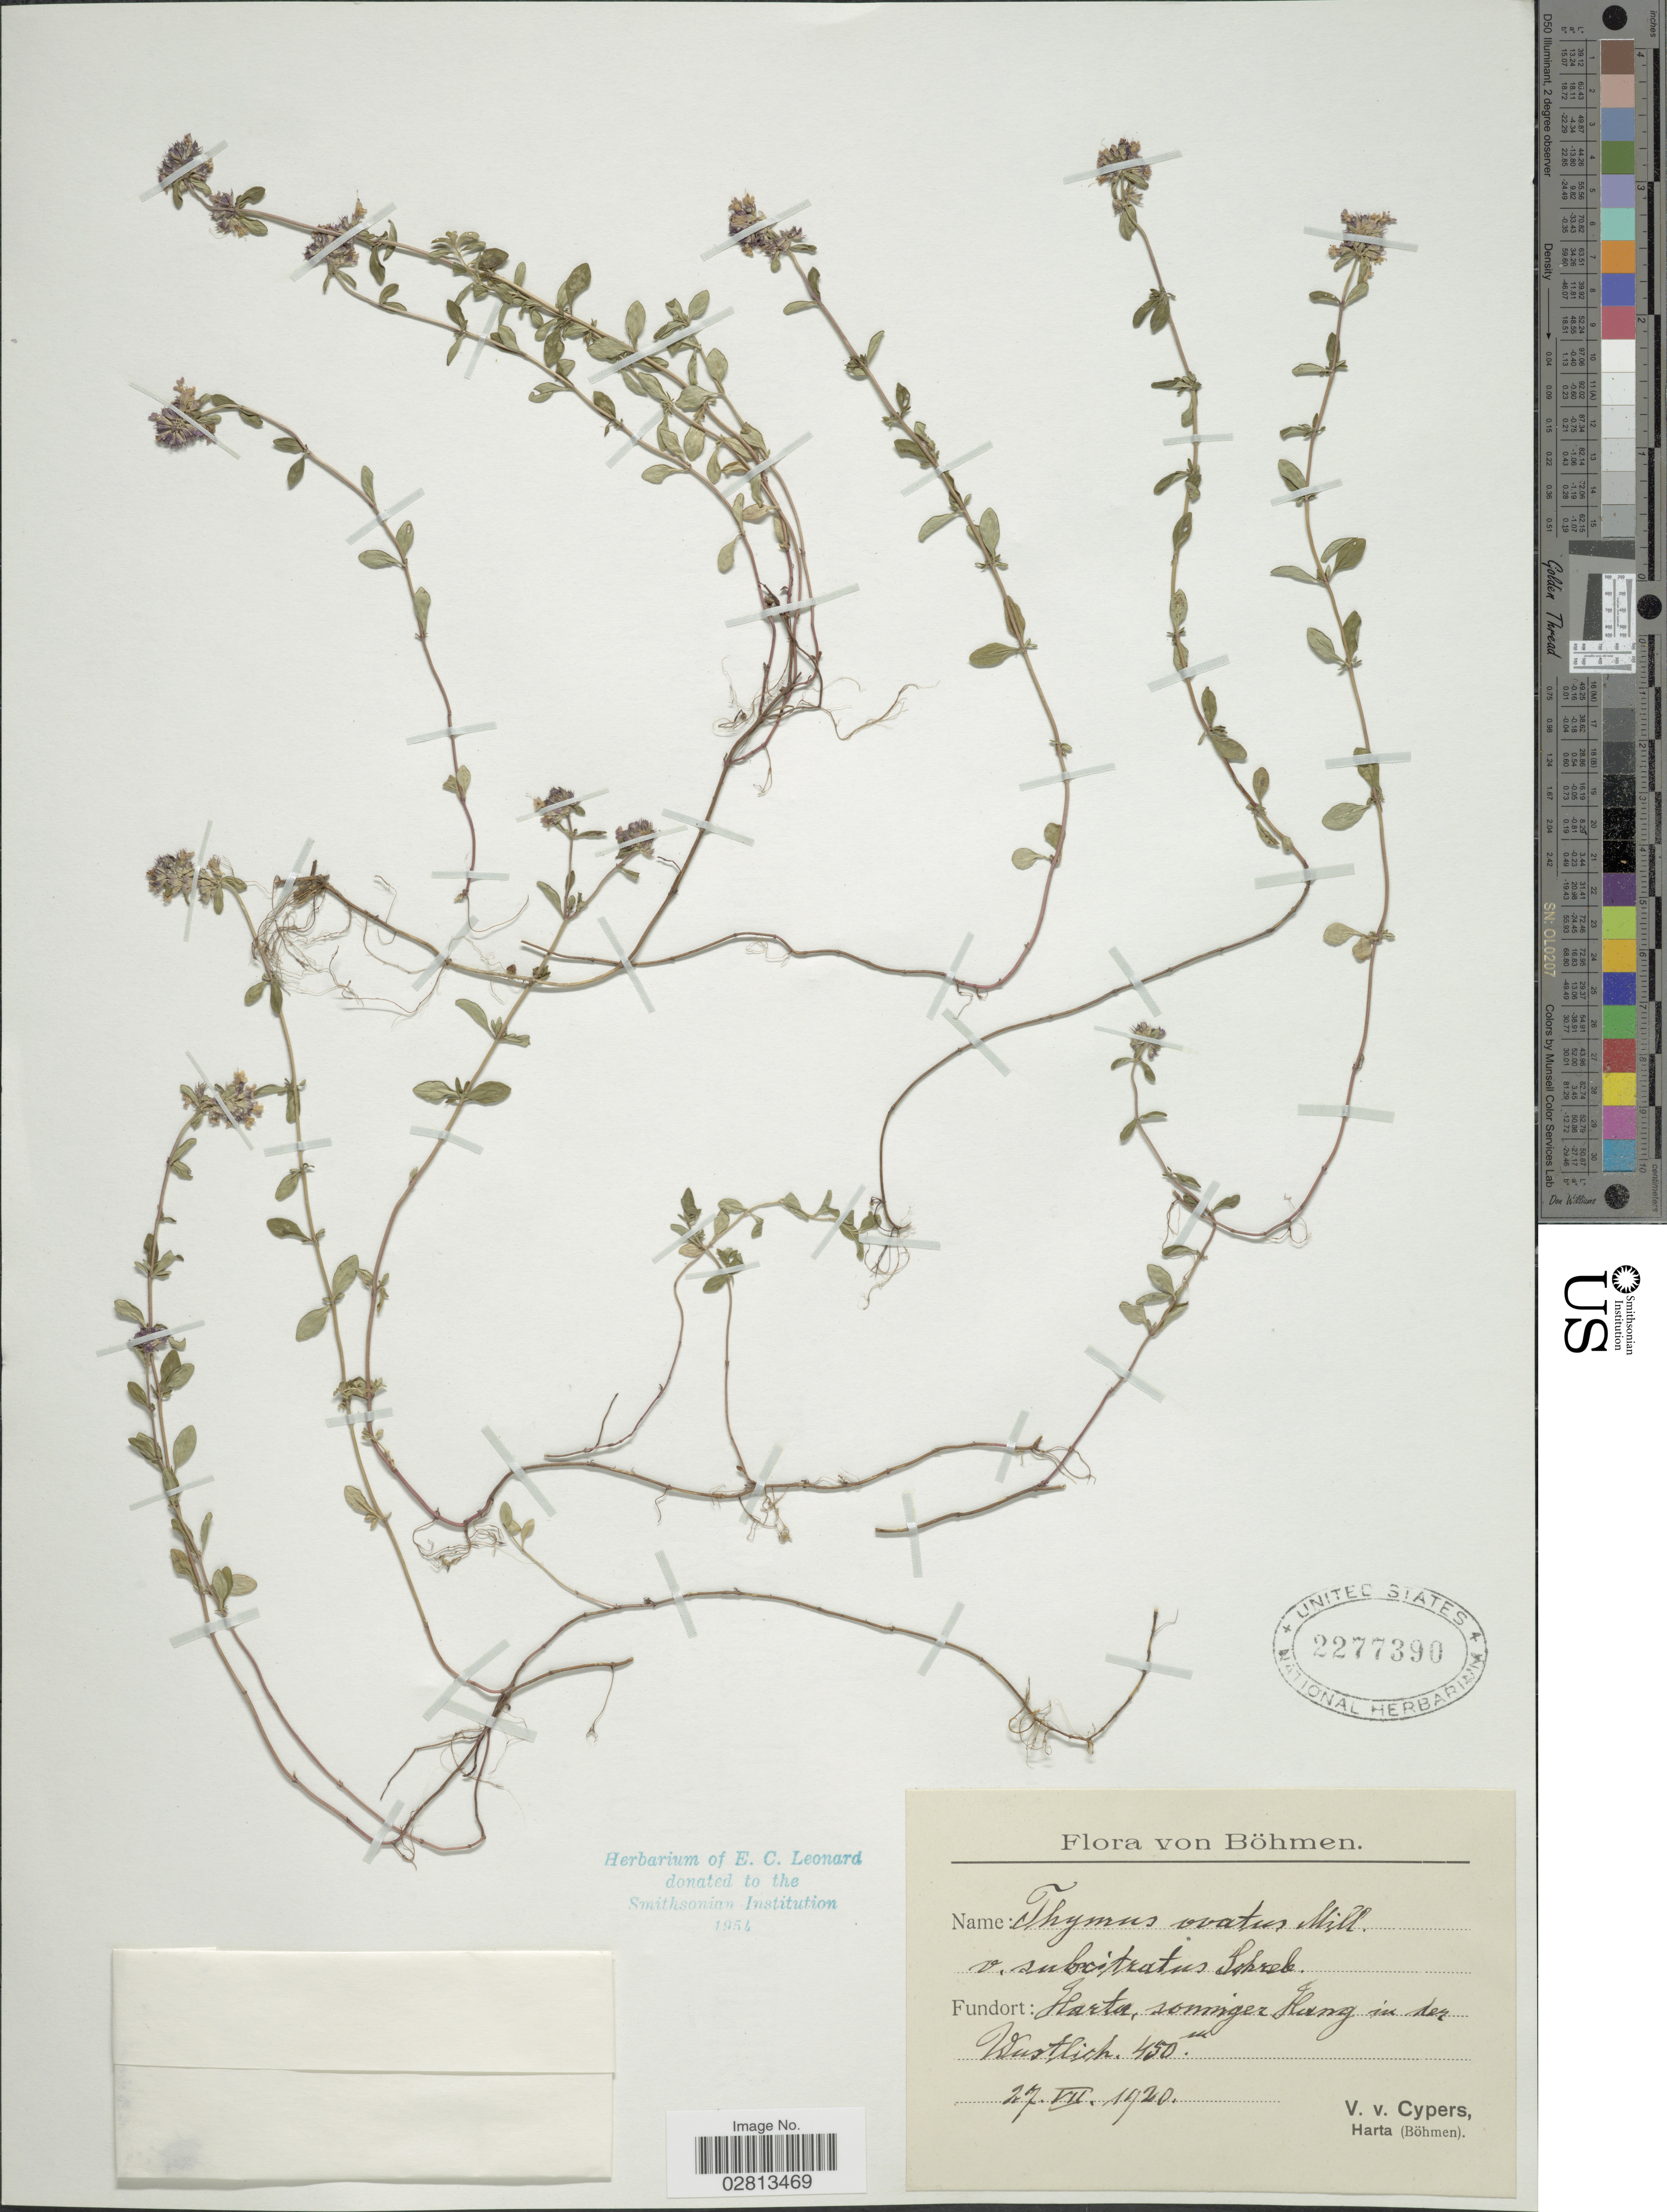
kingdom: Plantae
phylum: Tracheophyta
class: Magnoliopsida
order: Lamiales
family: Lamiaceae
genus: Thymus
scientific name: Thymus ovatus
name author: Mill.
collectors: V. Cypers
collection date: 1920-07-27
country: Czechia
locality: Böhmen. Harta, sommiger Hang in der Wustlich [interpreted]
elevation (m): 450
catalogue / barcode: US 2277390